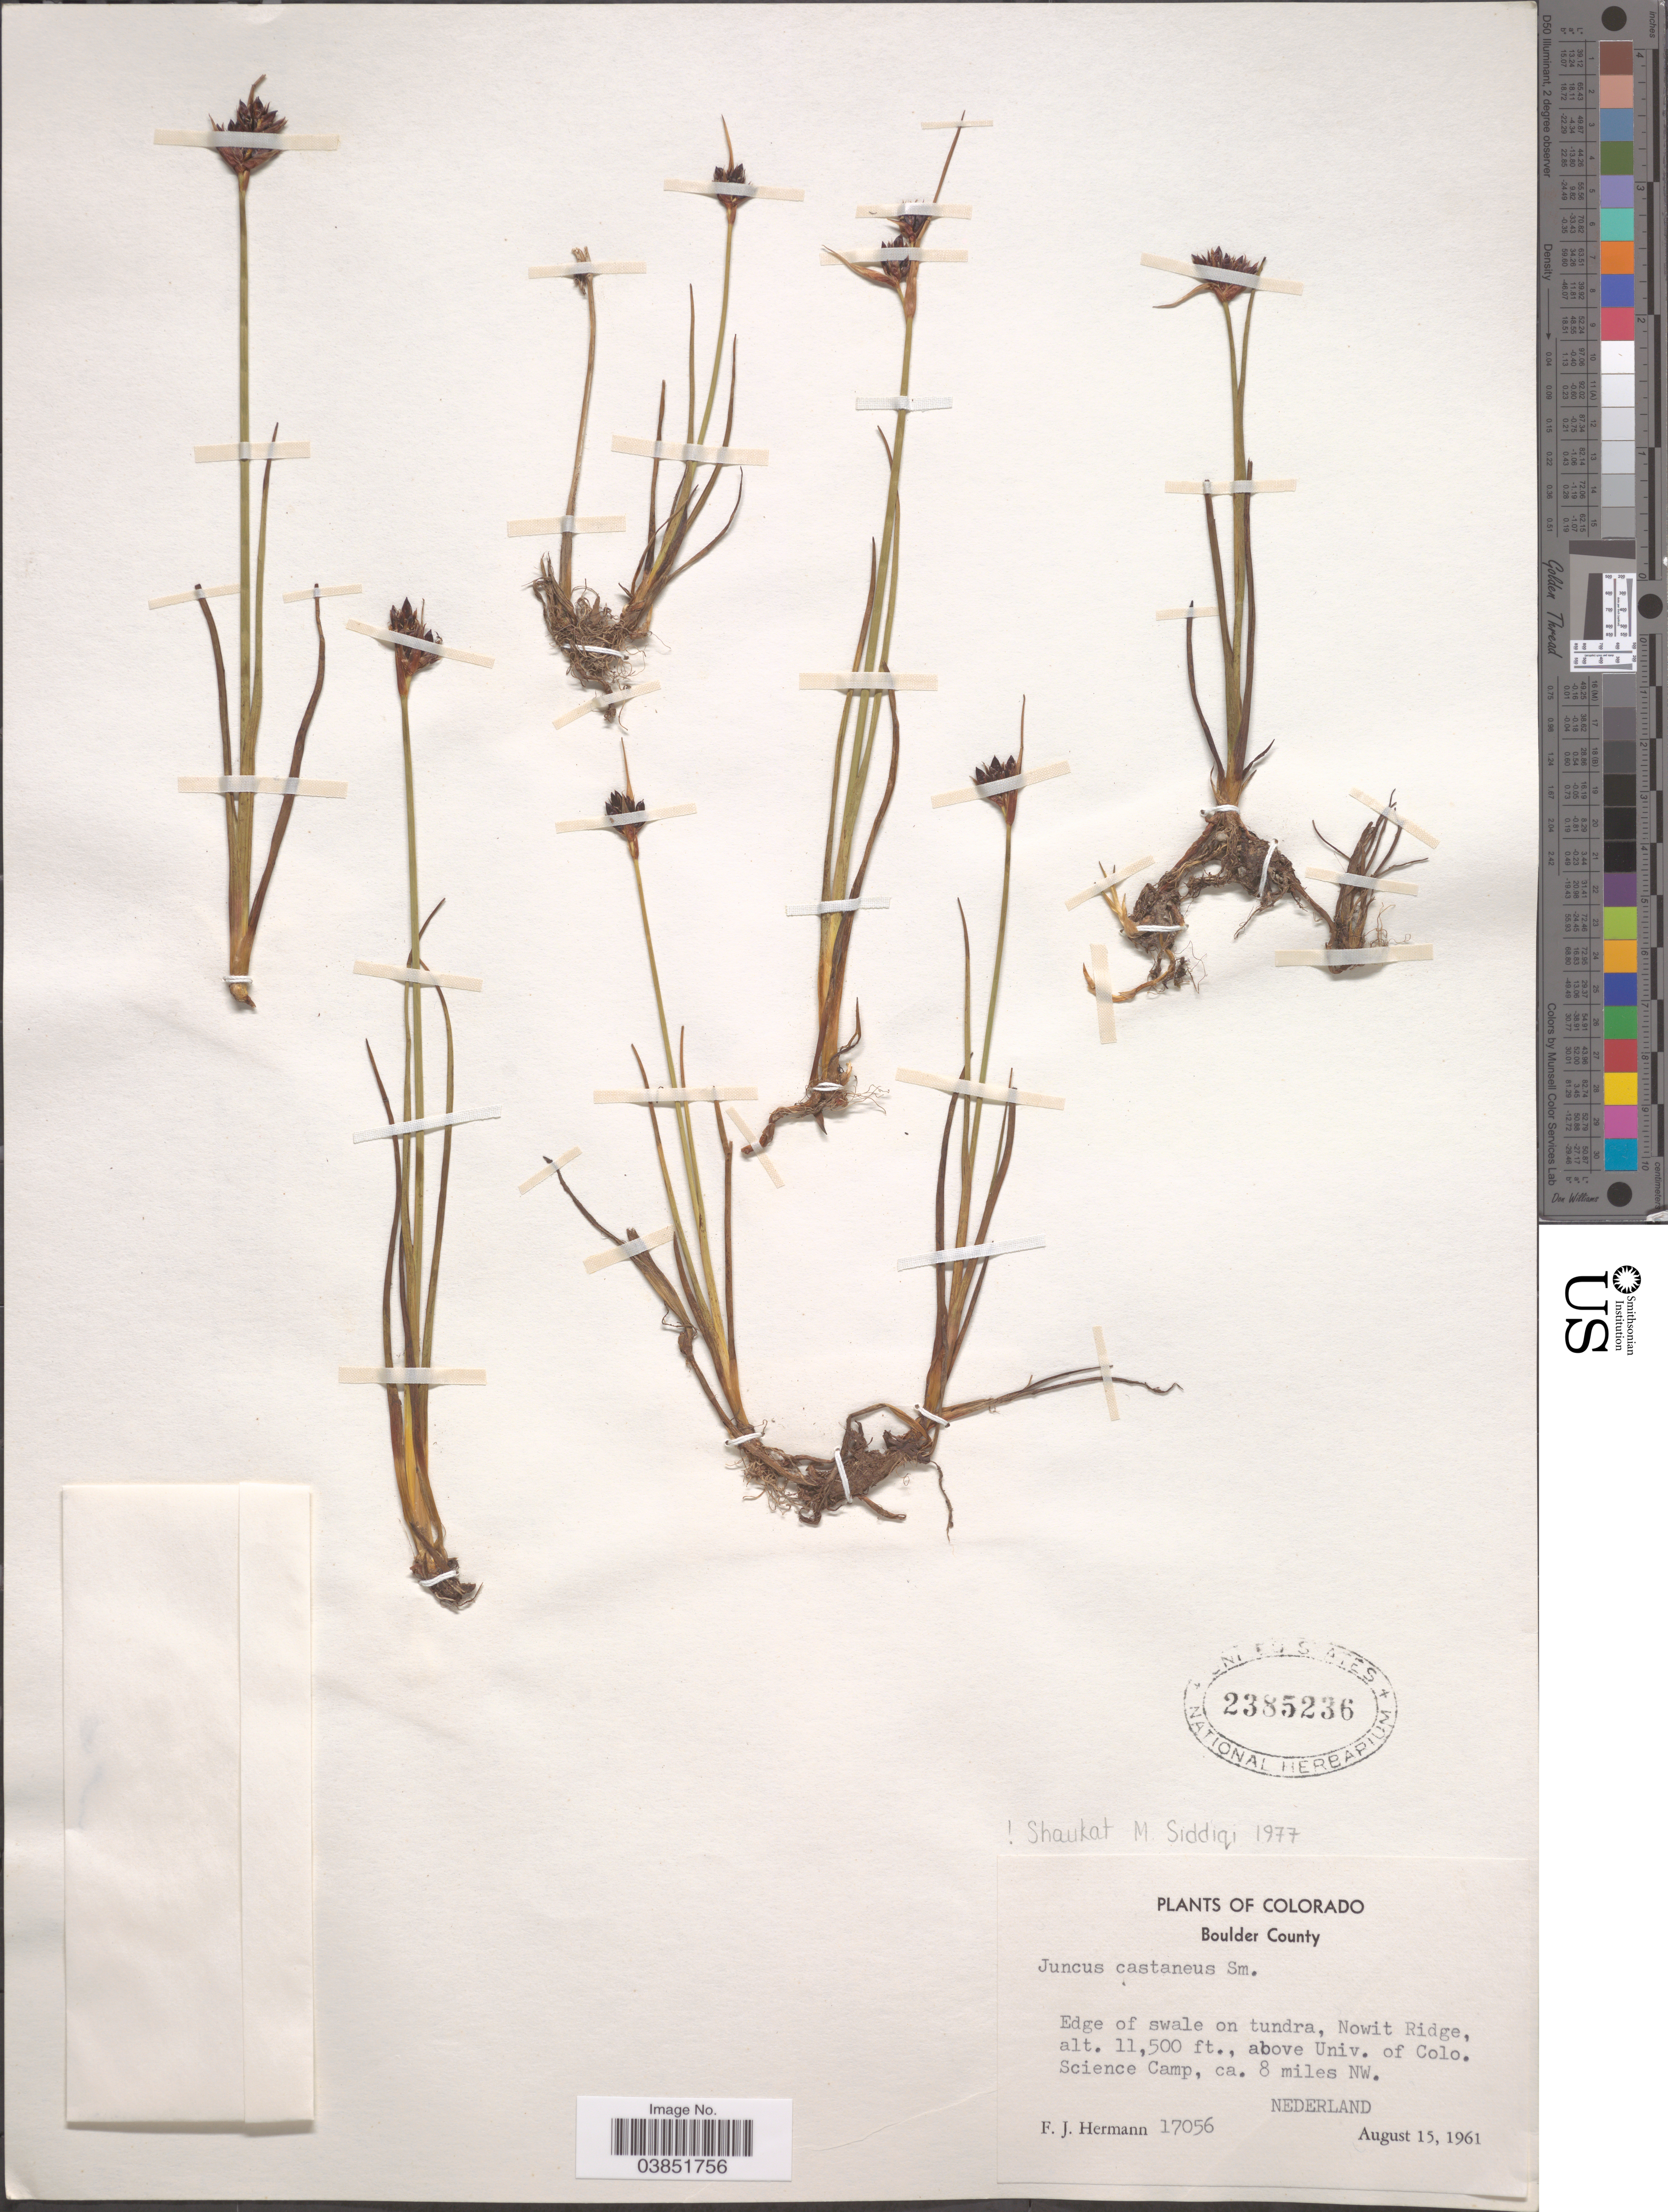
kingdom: Plantae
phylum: Tracheophyta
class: Liliopsida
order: Poales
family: Juncaceae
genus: Juncus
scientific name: Juncus castaneus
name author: Sm.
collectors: F. J. Hermann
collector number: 17056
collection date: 1961-08-15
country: United States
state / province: Colorado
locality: Boulder County. Nowit Ridge, above Univ. of Colo. Science Camp, ca. 8 miles NW. Nederland.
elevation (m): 3505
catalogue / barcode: US 2385236